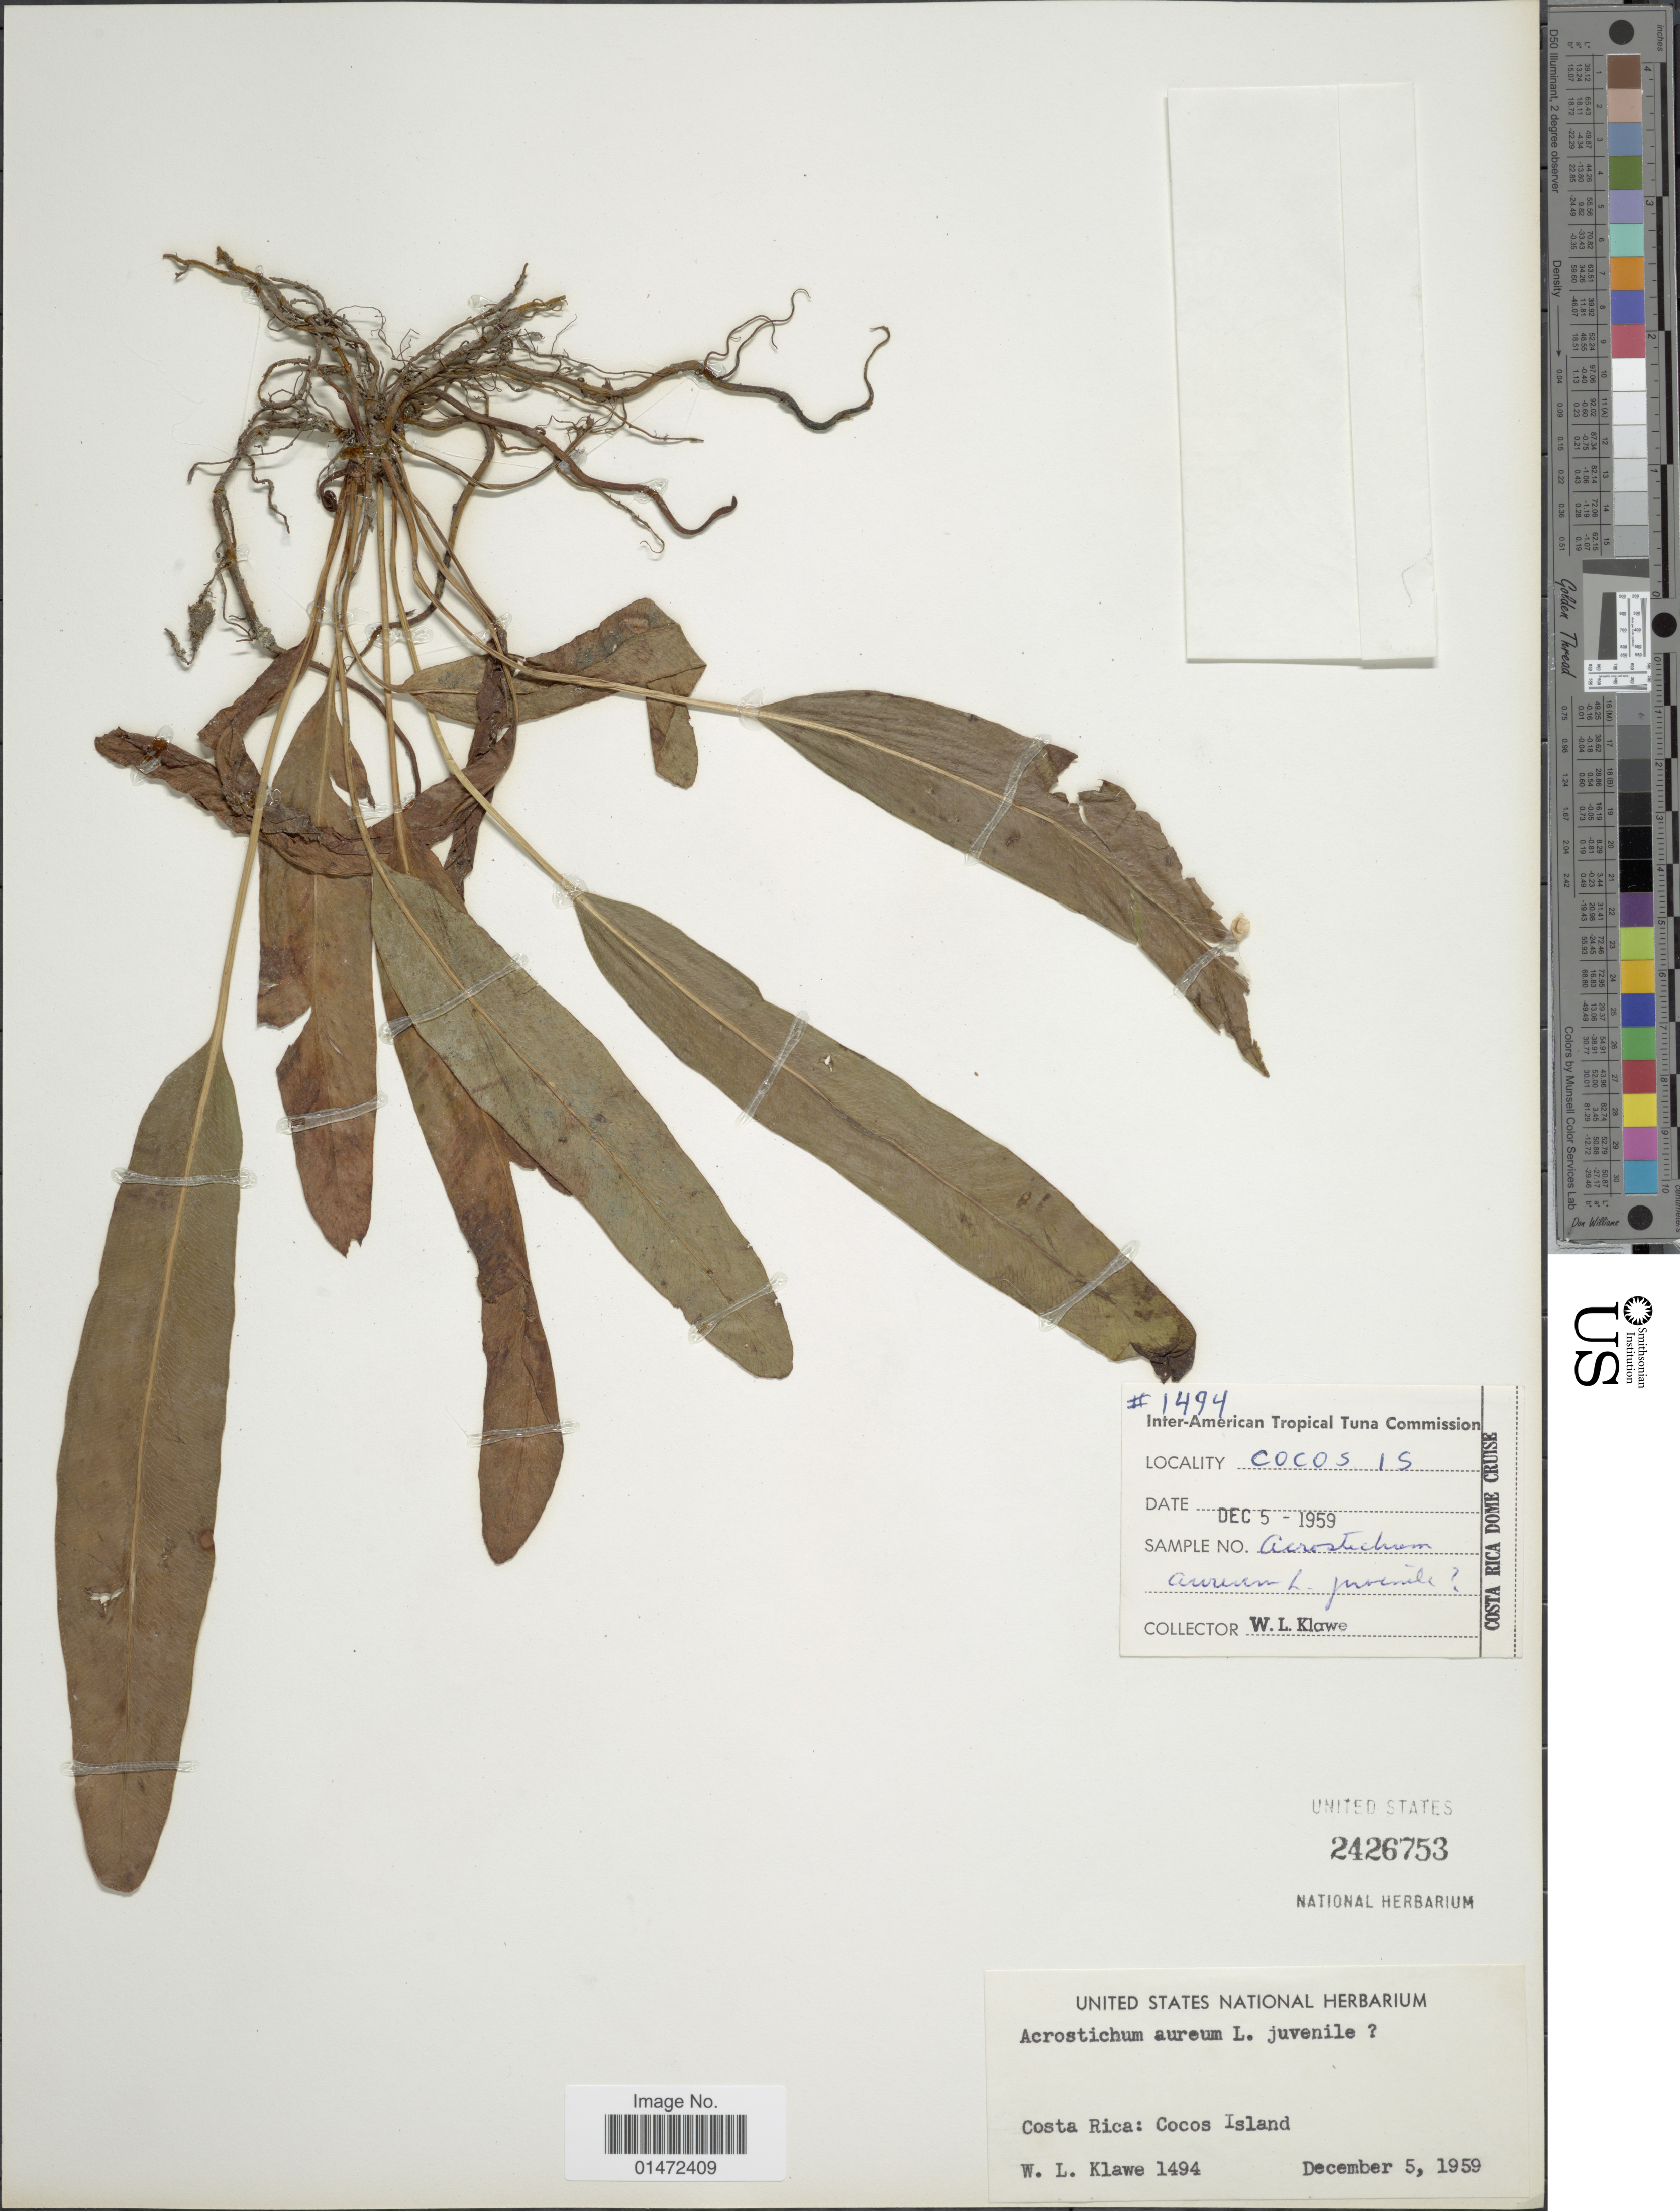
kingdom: Plantae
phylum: Tracheophyta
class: Polypodiopsida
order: Polypodiales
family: Pteridaceae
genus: Acrostichum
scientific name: Acrostichum aureum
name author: L.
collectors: W. Klawe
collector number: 1494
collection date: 1959-12-05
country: Costa Rica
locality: Cocos Island.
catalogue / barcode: US 2426753